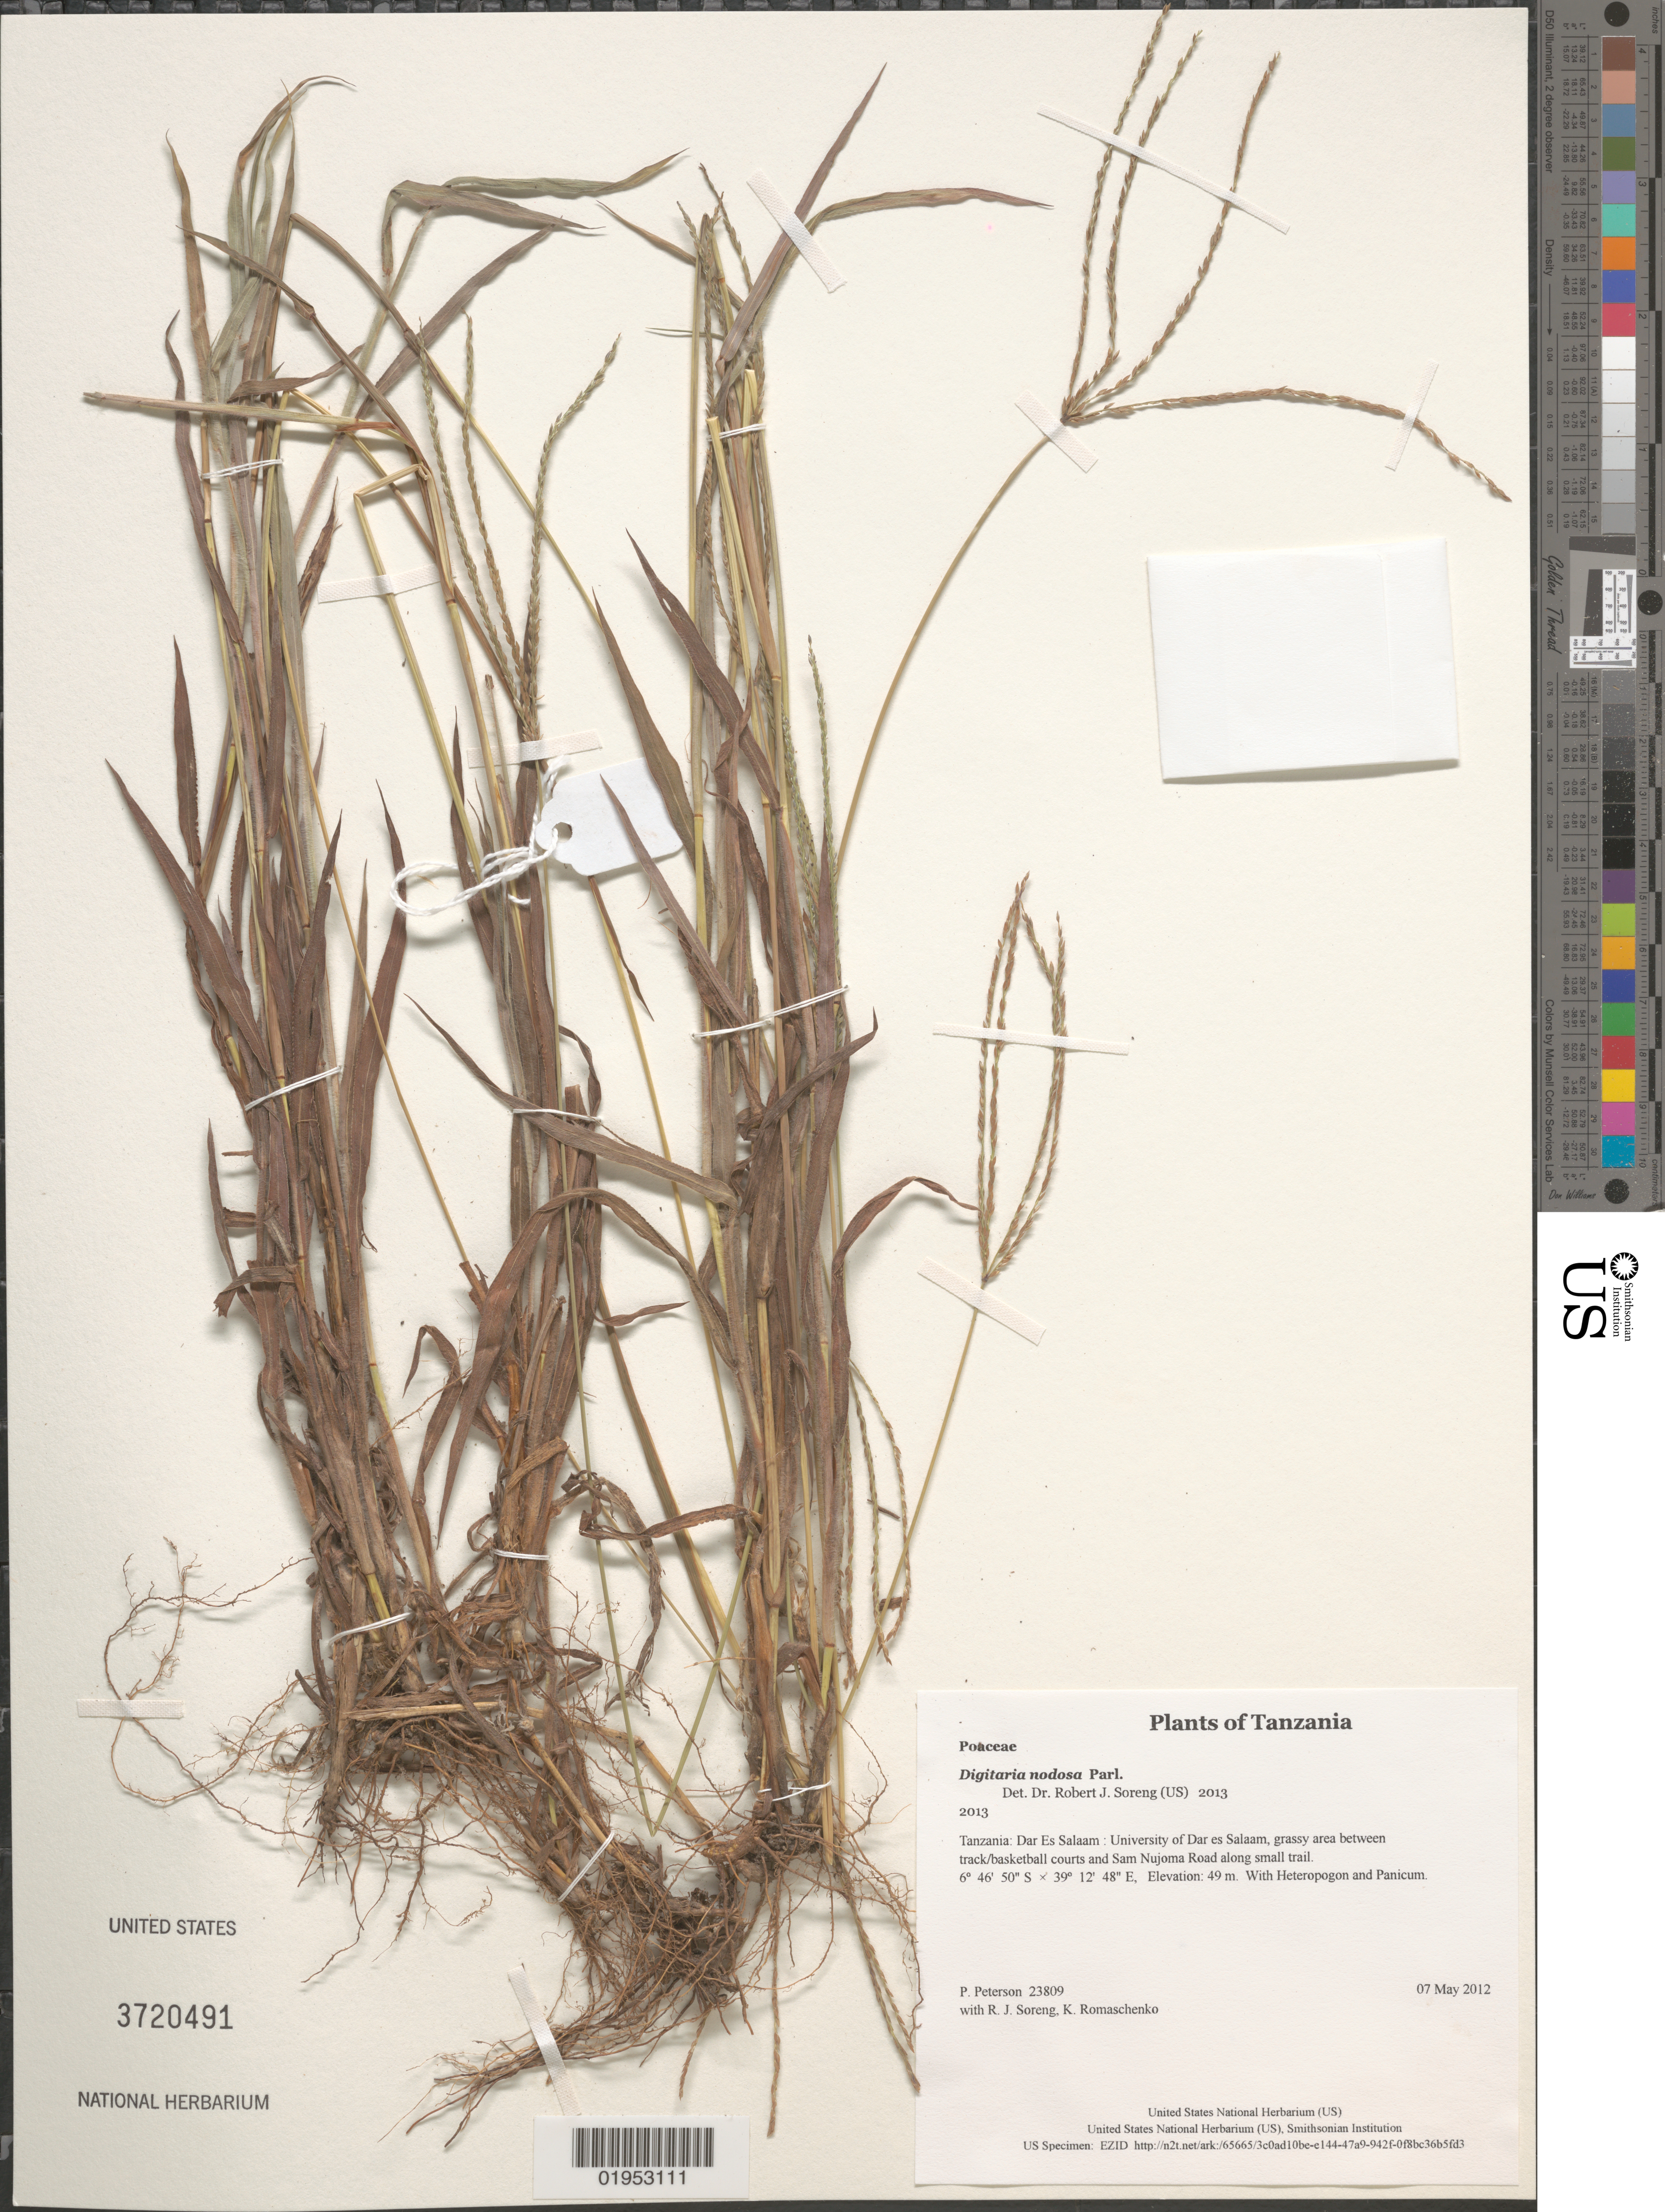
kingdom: Plantae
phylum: Tracheophyta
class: Liliopsida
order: Poales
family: Poaceae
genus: Digitaria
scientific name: Digitaria nodosa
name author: Parl.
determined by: Soreng, Robert J., Research Associate (BOT), Smithsonian Institution - National Museum of Natural History (UNITED STATES)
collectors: P. M. Peterson, R. J. Soreng & K. Romaschenko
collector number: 23809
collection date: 2012-05-07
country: Tanzania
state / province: Dar Es Salaam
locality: University of Dar es Salaam, grassy area between track/basketball courts and Sam Nujoma Road along small trail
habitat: With Heteropogon and Panicum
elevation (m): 49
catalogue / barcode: US 3720491